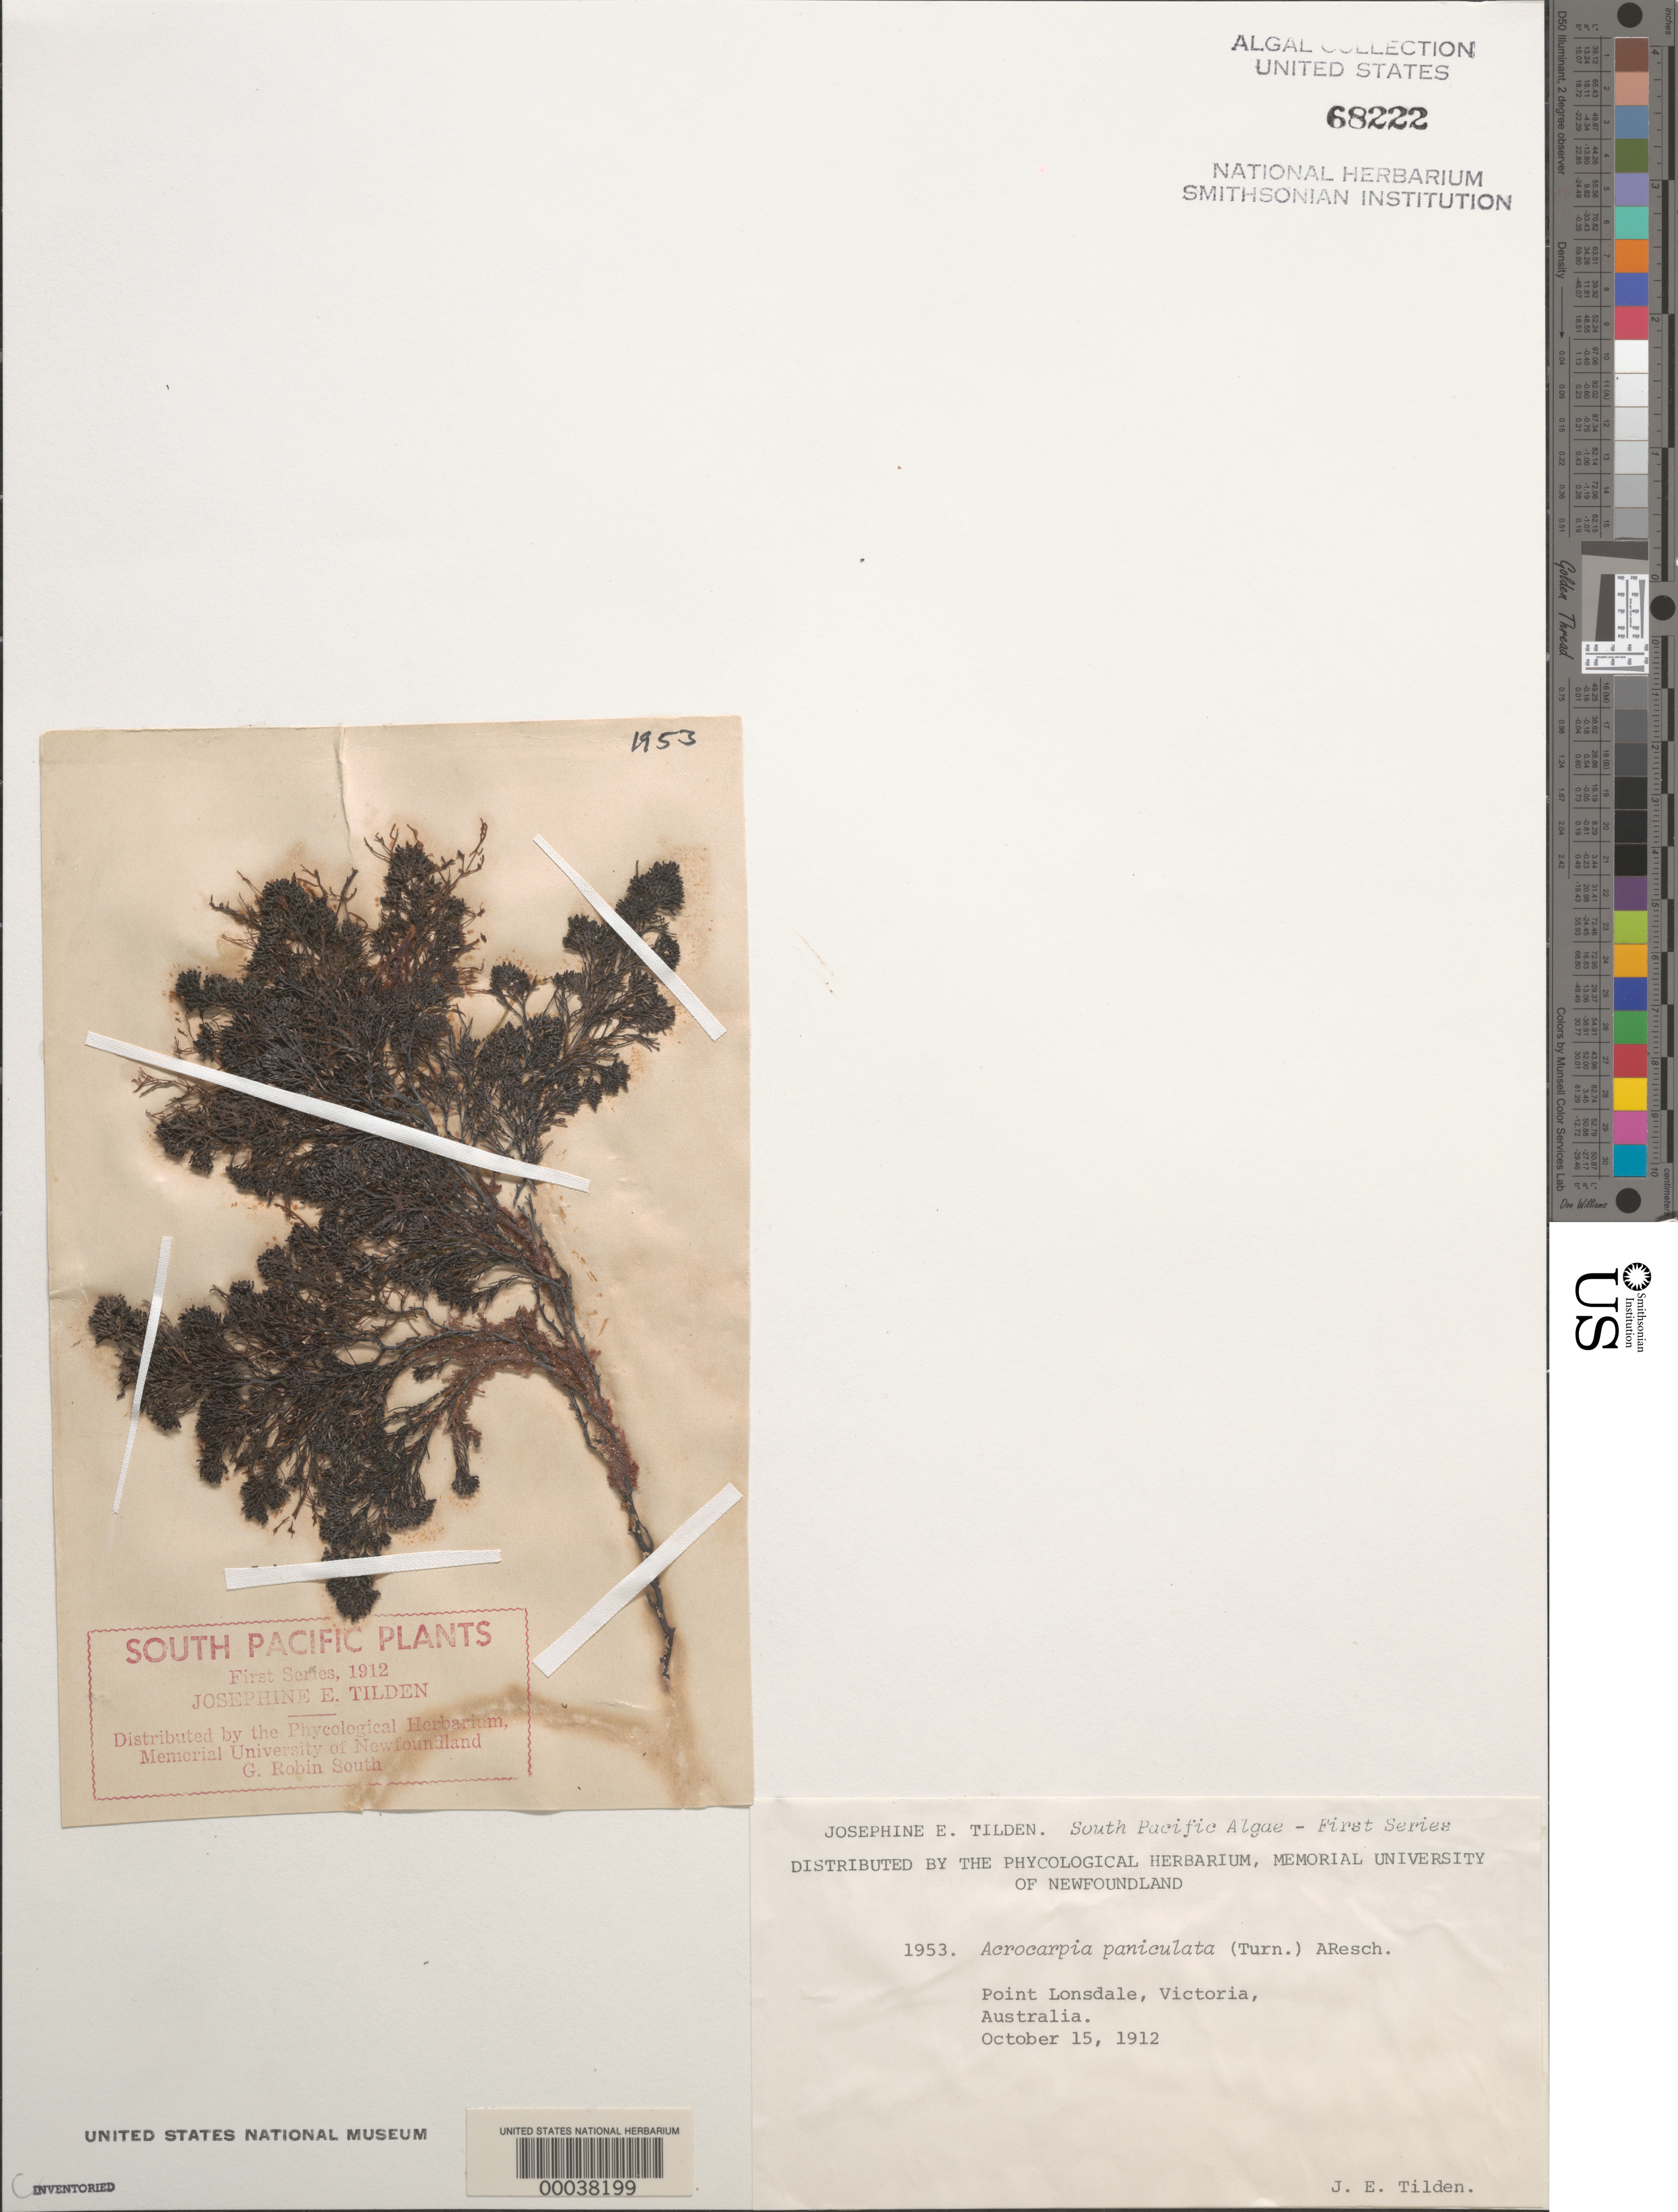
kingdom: Chromista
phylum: Ochrophyta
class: Phaeophyceae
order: Fucales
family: Sargassaceae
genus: Acrocarpia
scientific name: Acrocarpia paniculata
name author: (Turner) Aresch.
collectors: J. E. Tilden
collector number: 1953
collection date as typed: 15 Oct 1912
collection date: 1912-10-15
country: Australia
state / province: Victoria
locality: Point lonsdale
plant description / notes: Tilden, South Pacific Plants, First Series, 1912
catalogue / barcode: US 68222